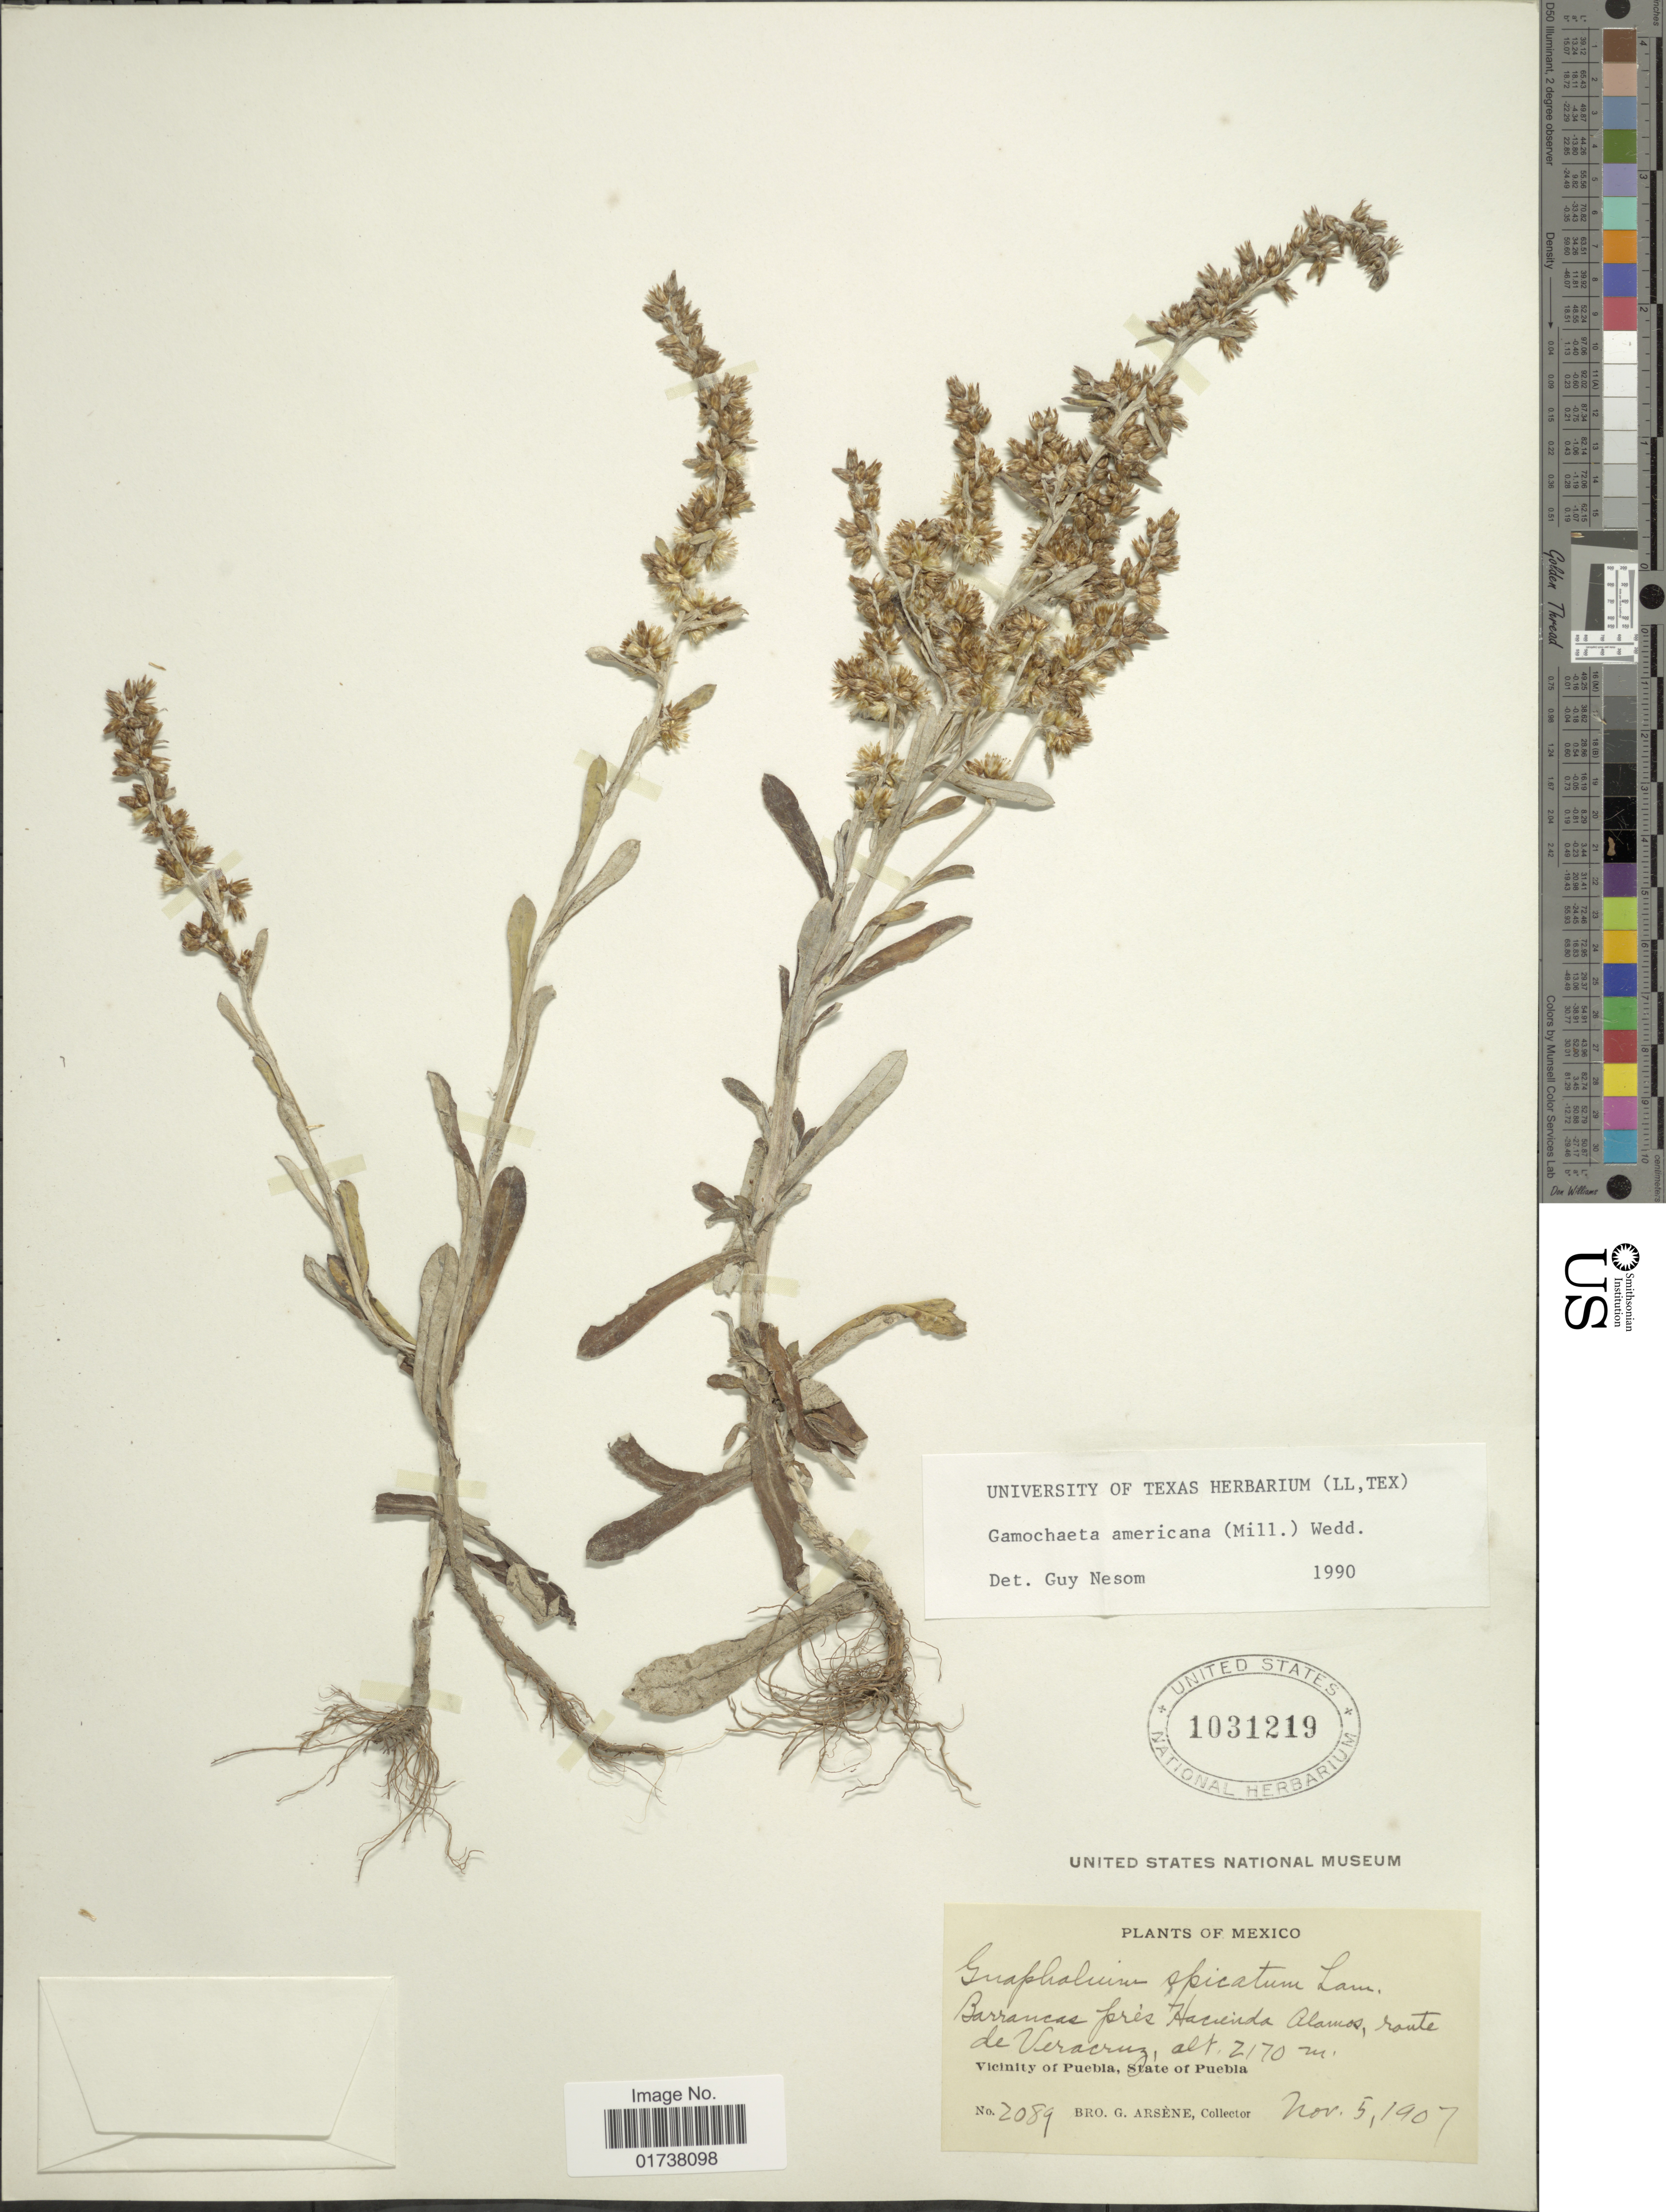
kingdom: Plantae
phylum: Tracheophyta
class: Magnoliopsida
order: Asterales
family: Asteraceae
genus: Gamochaeta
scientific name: Gamochaeta americana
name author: (Mill.) Wedd.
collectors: Bro. G. Arsène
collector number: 2089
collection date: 1907-11-05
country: Mexico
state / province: Puebla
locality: Barrancas pres Hacienda Alamos, route de Veracruz, Vicinity of Puebla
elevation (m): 2170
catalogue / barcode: US 1031219